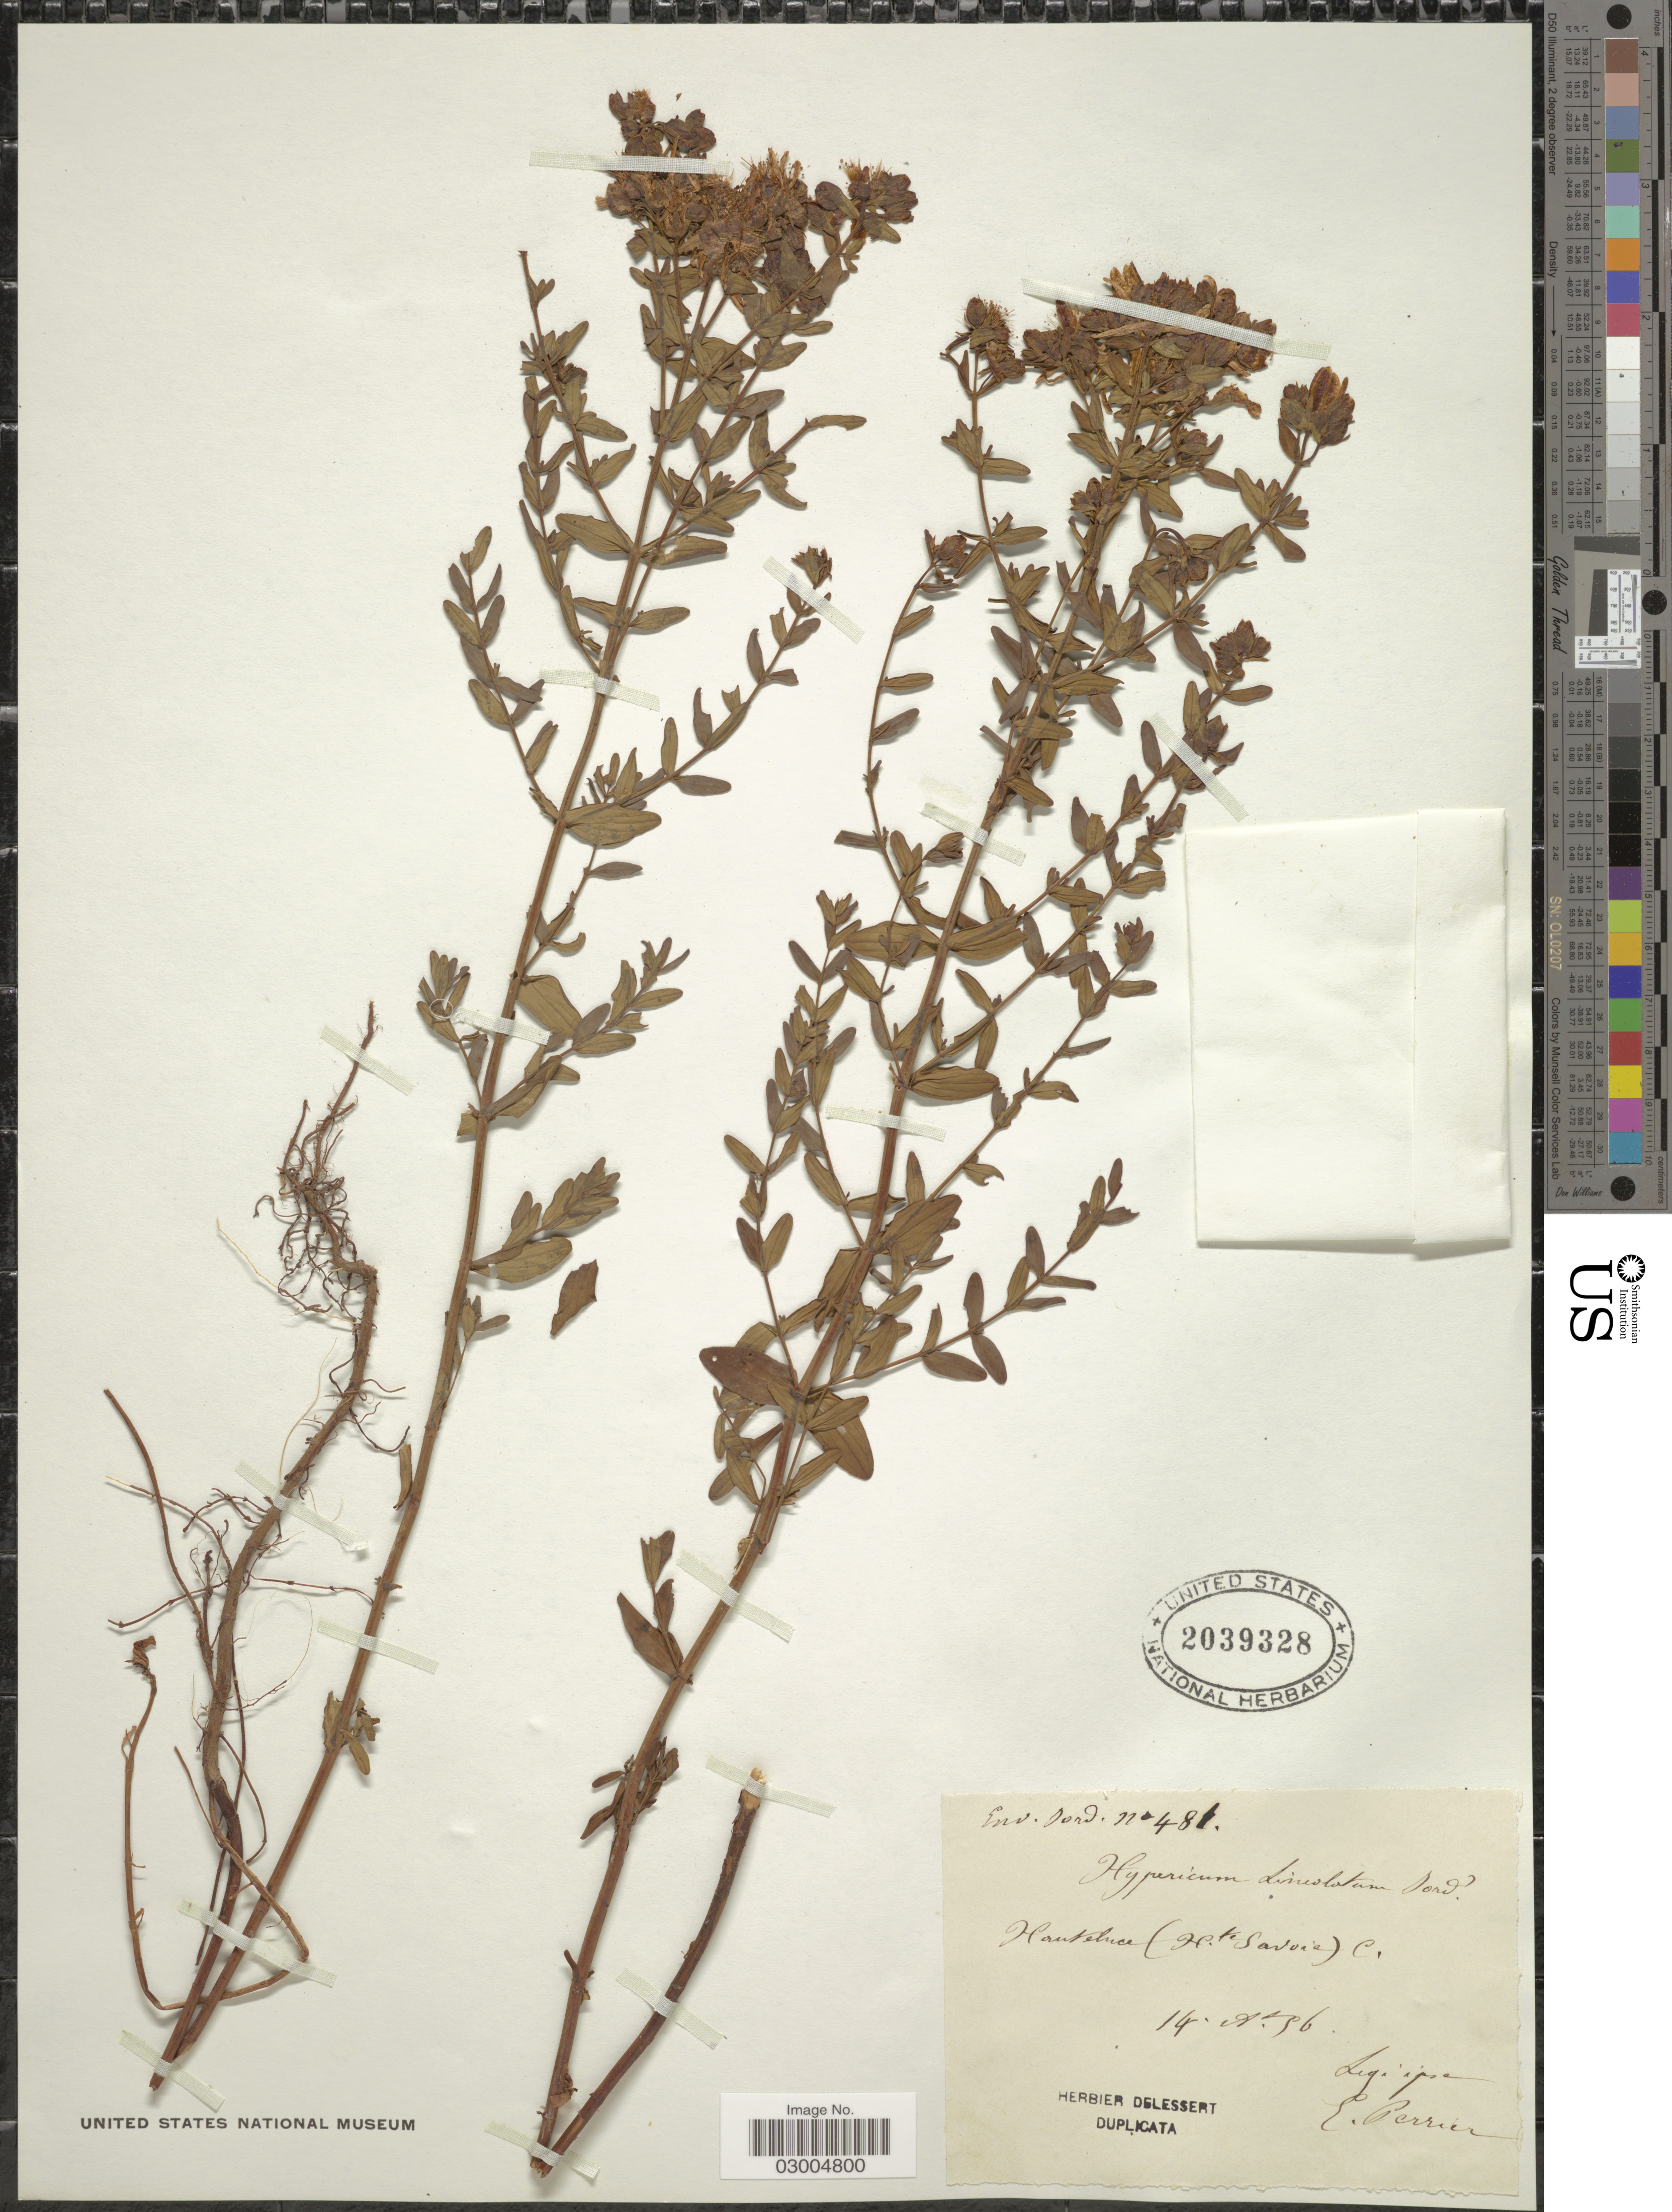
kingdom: Plantae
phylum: Tracheophyta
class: Magnoliopsida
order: Malpighiales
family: Hypericaceae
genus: Hypericum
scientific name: Hypericum lineolatum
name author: Jord.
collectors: E. Perrier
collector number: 481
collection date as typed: Transcribed d/m/y: 14/8/56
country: France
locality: Hauteluce (Hte Savoie) C.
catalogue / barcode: US 2039328